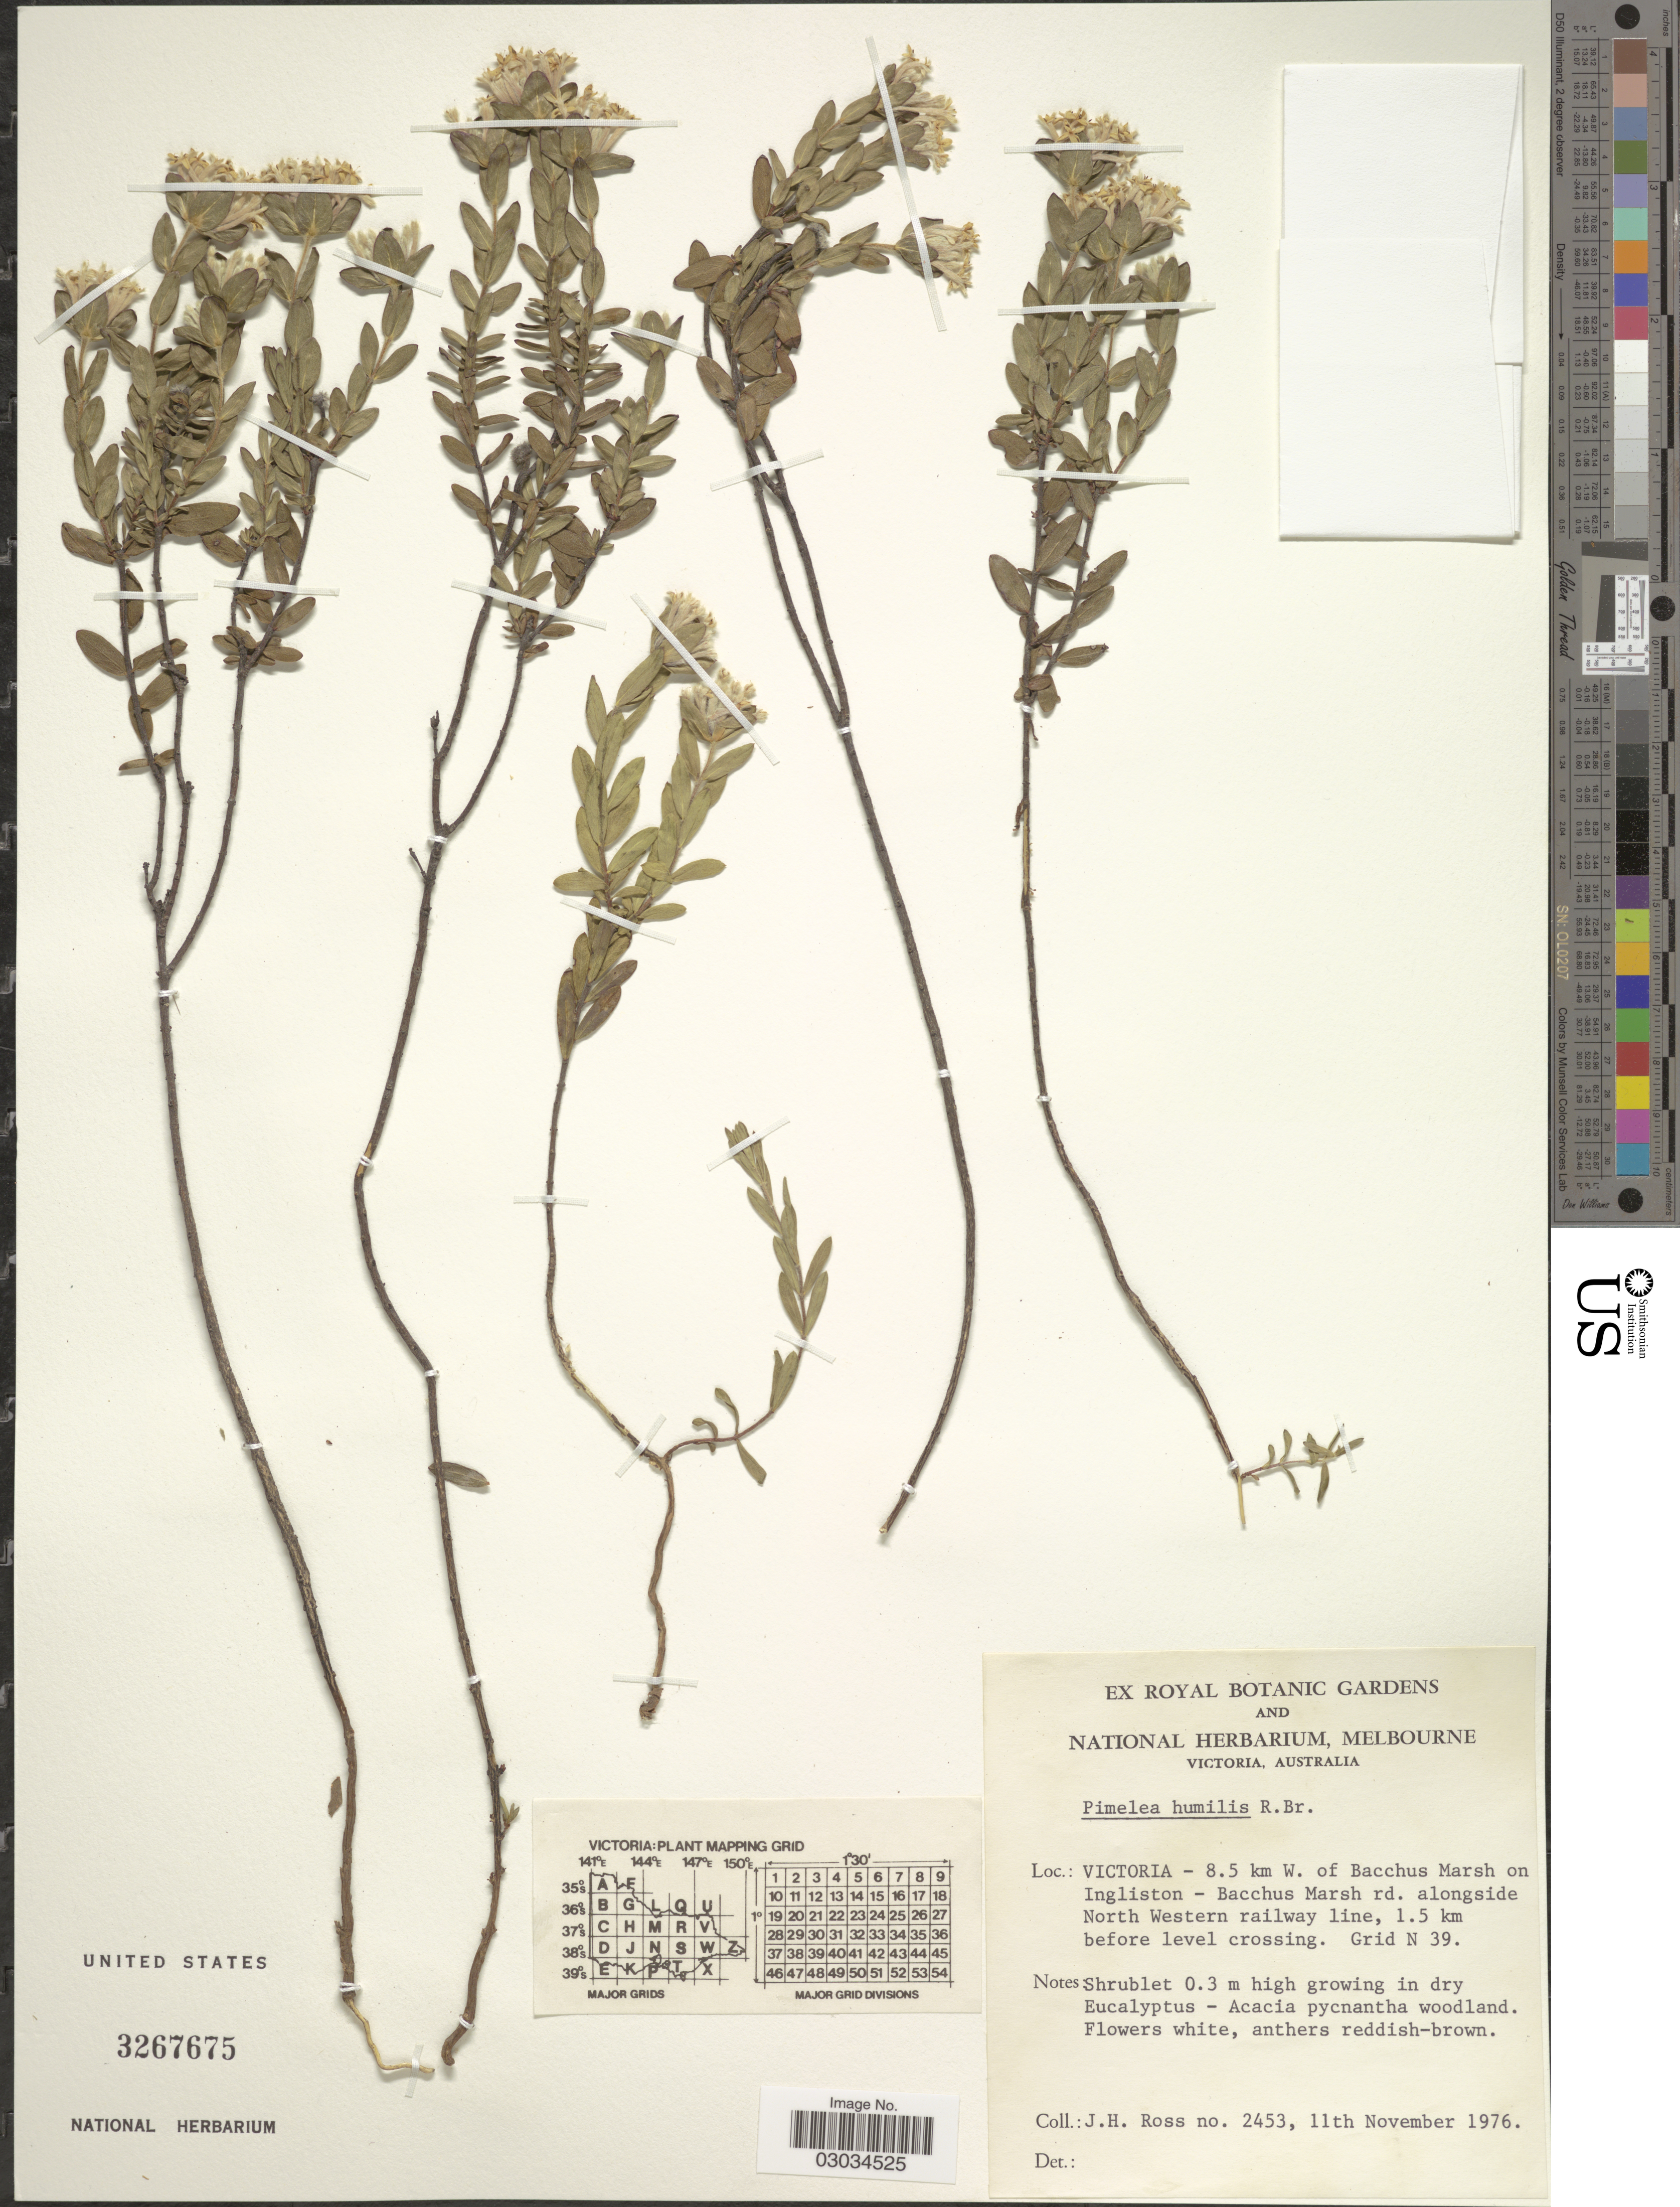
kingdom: Plantae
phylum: Tracheophyta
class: Magnoliopsida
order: Malvales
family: Thymelaeaceae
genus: Pimelea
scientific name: Pimelea humilis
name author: R. Br.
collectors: J. Ross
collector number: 2453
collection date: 1976-11-11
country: Australia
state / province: Victoria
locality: Victoria - 8.5 km W. of Bacchus Marsh on Ingliston - Bacchus Marsh rd. alongside North Western railway line, 1.5 km before level crossing. Grid N 39.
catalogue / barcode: US 3267675